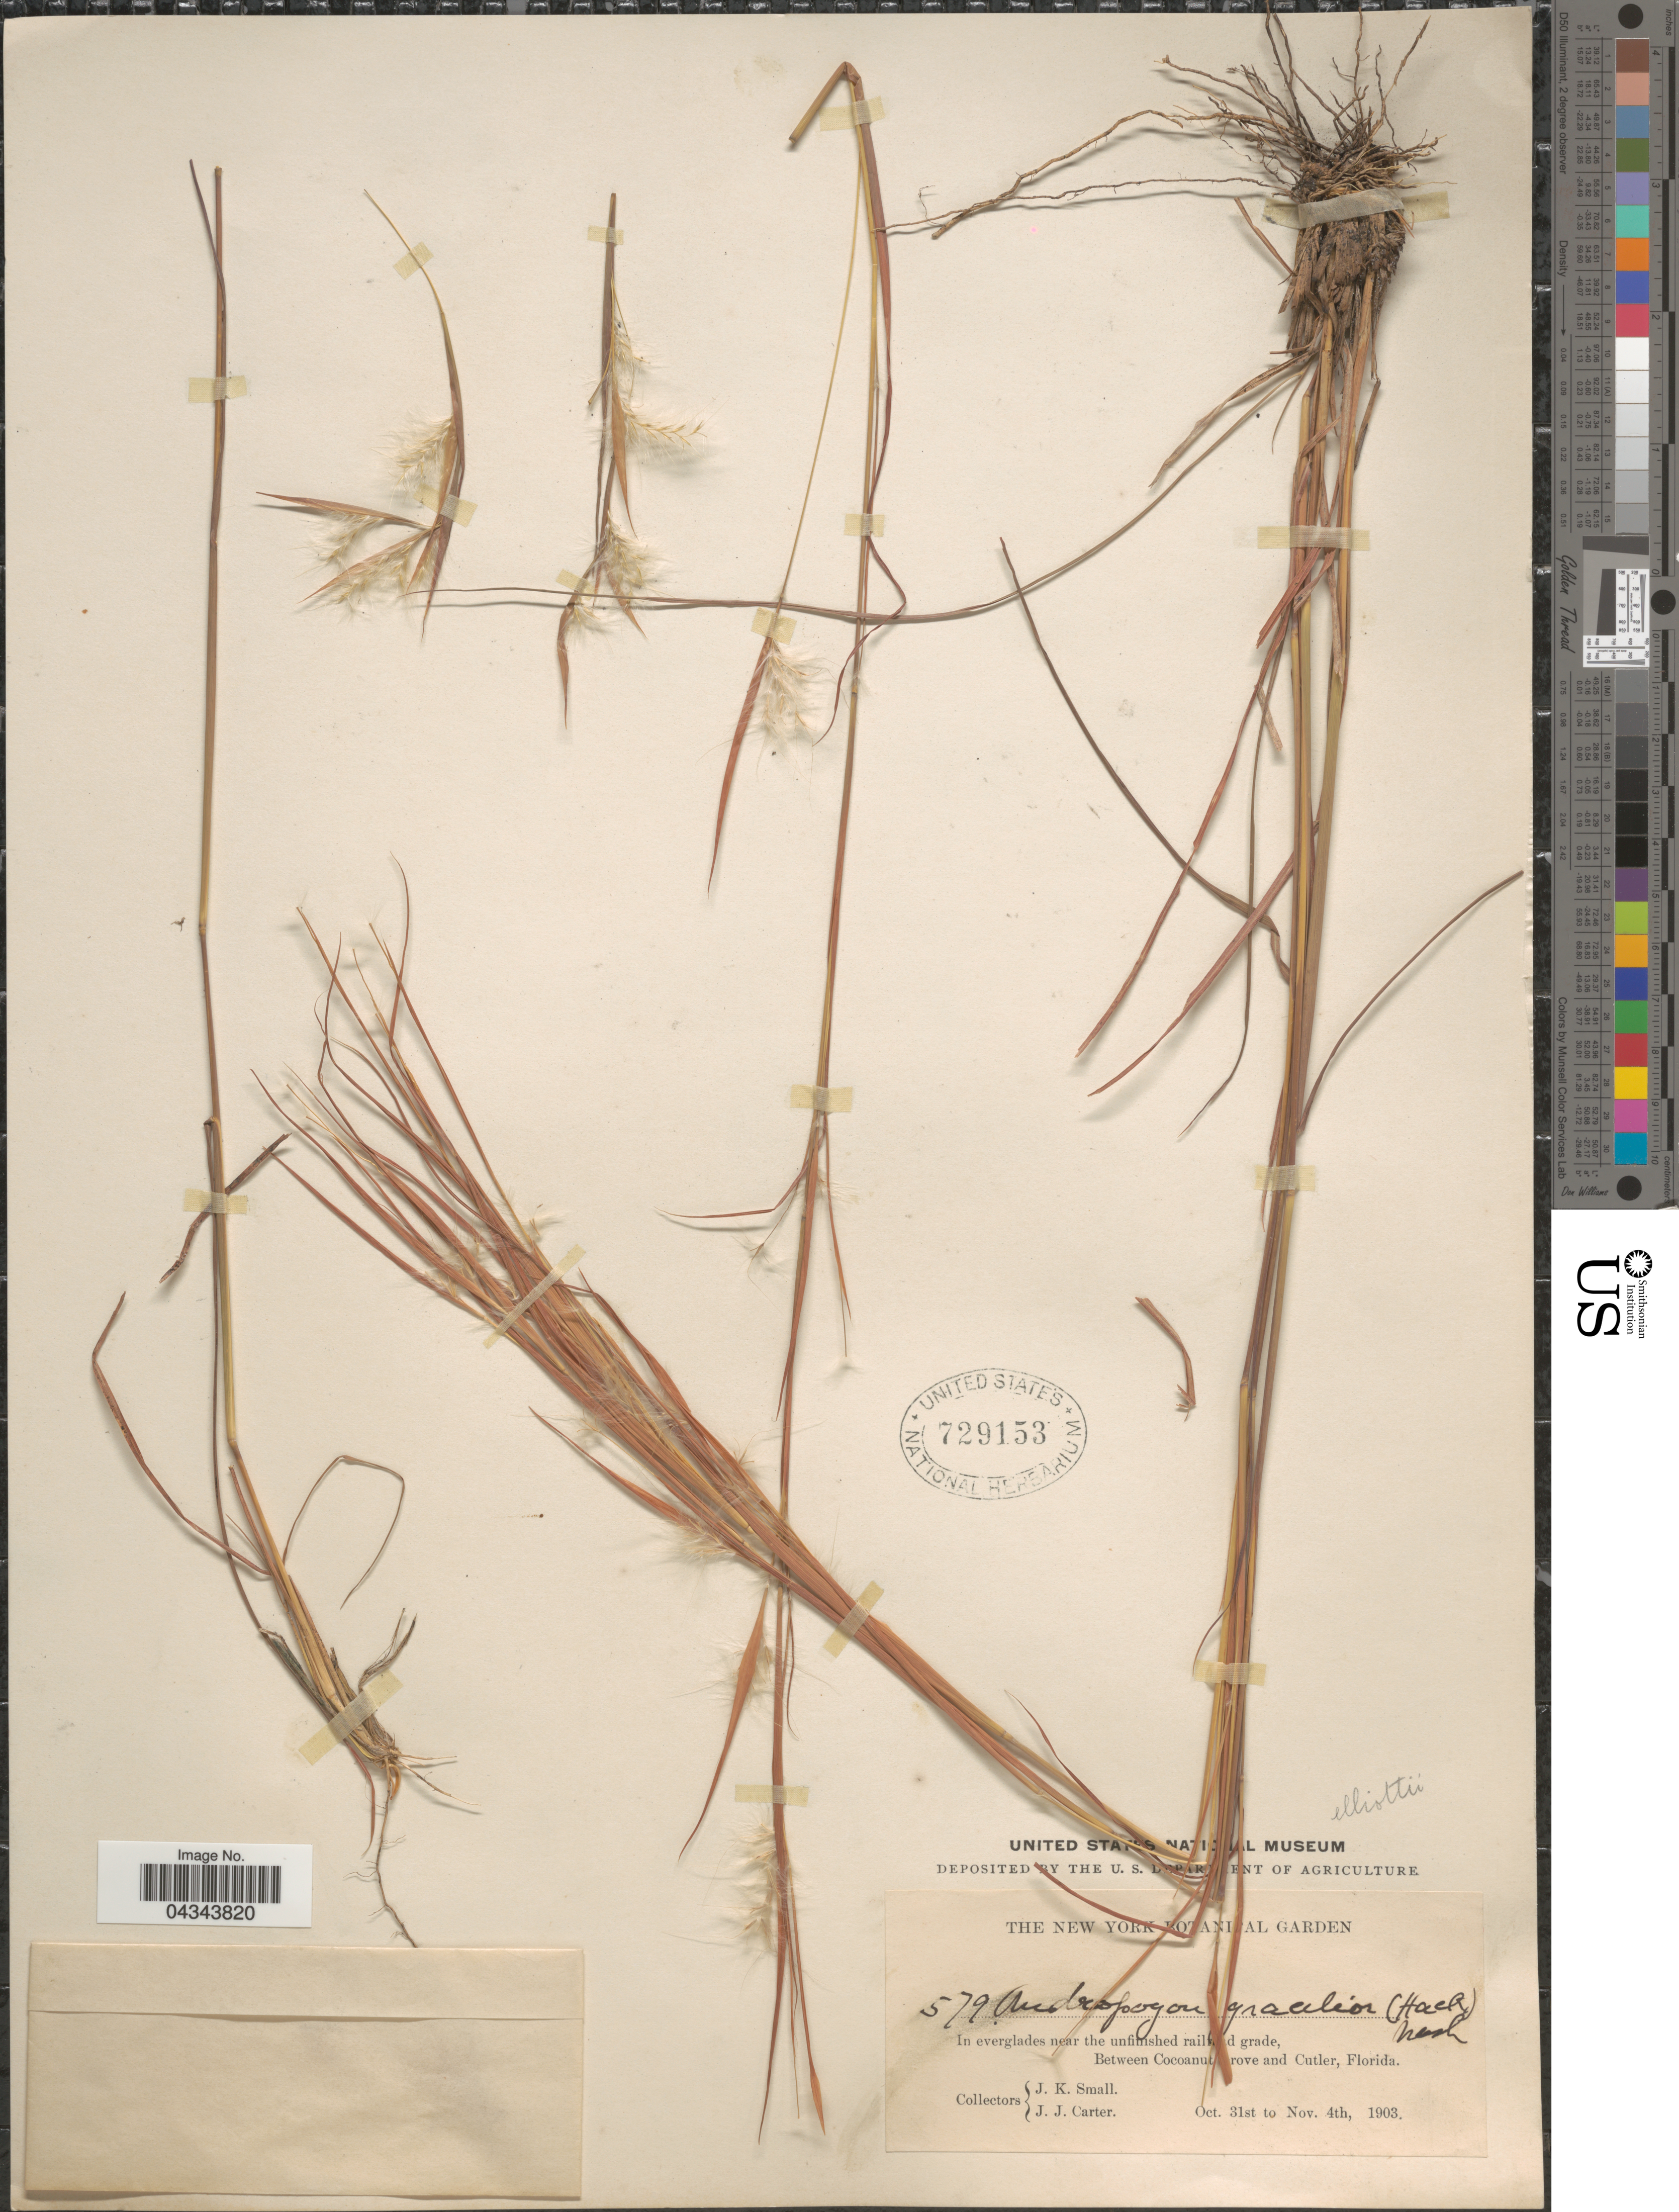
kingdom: Plantae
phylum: Tracheophyta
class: Liliopsida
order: Poales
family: Poaceae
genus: Andropogon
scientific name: Andropogon ternarius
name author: Michx.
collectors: J. K. Small & J. Carter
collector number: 579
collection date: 1903-10-31/1903-11-04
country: United States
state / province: Florida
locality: In everglades near the unfinished railroad grade, Between Cocoanut Grove and Cutler.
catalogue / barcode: US 729153